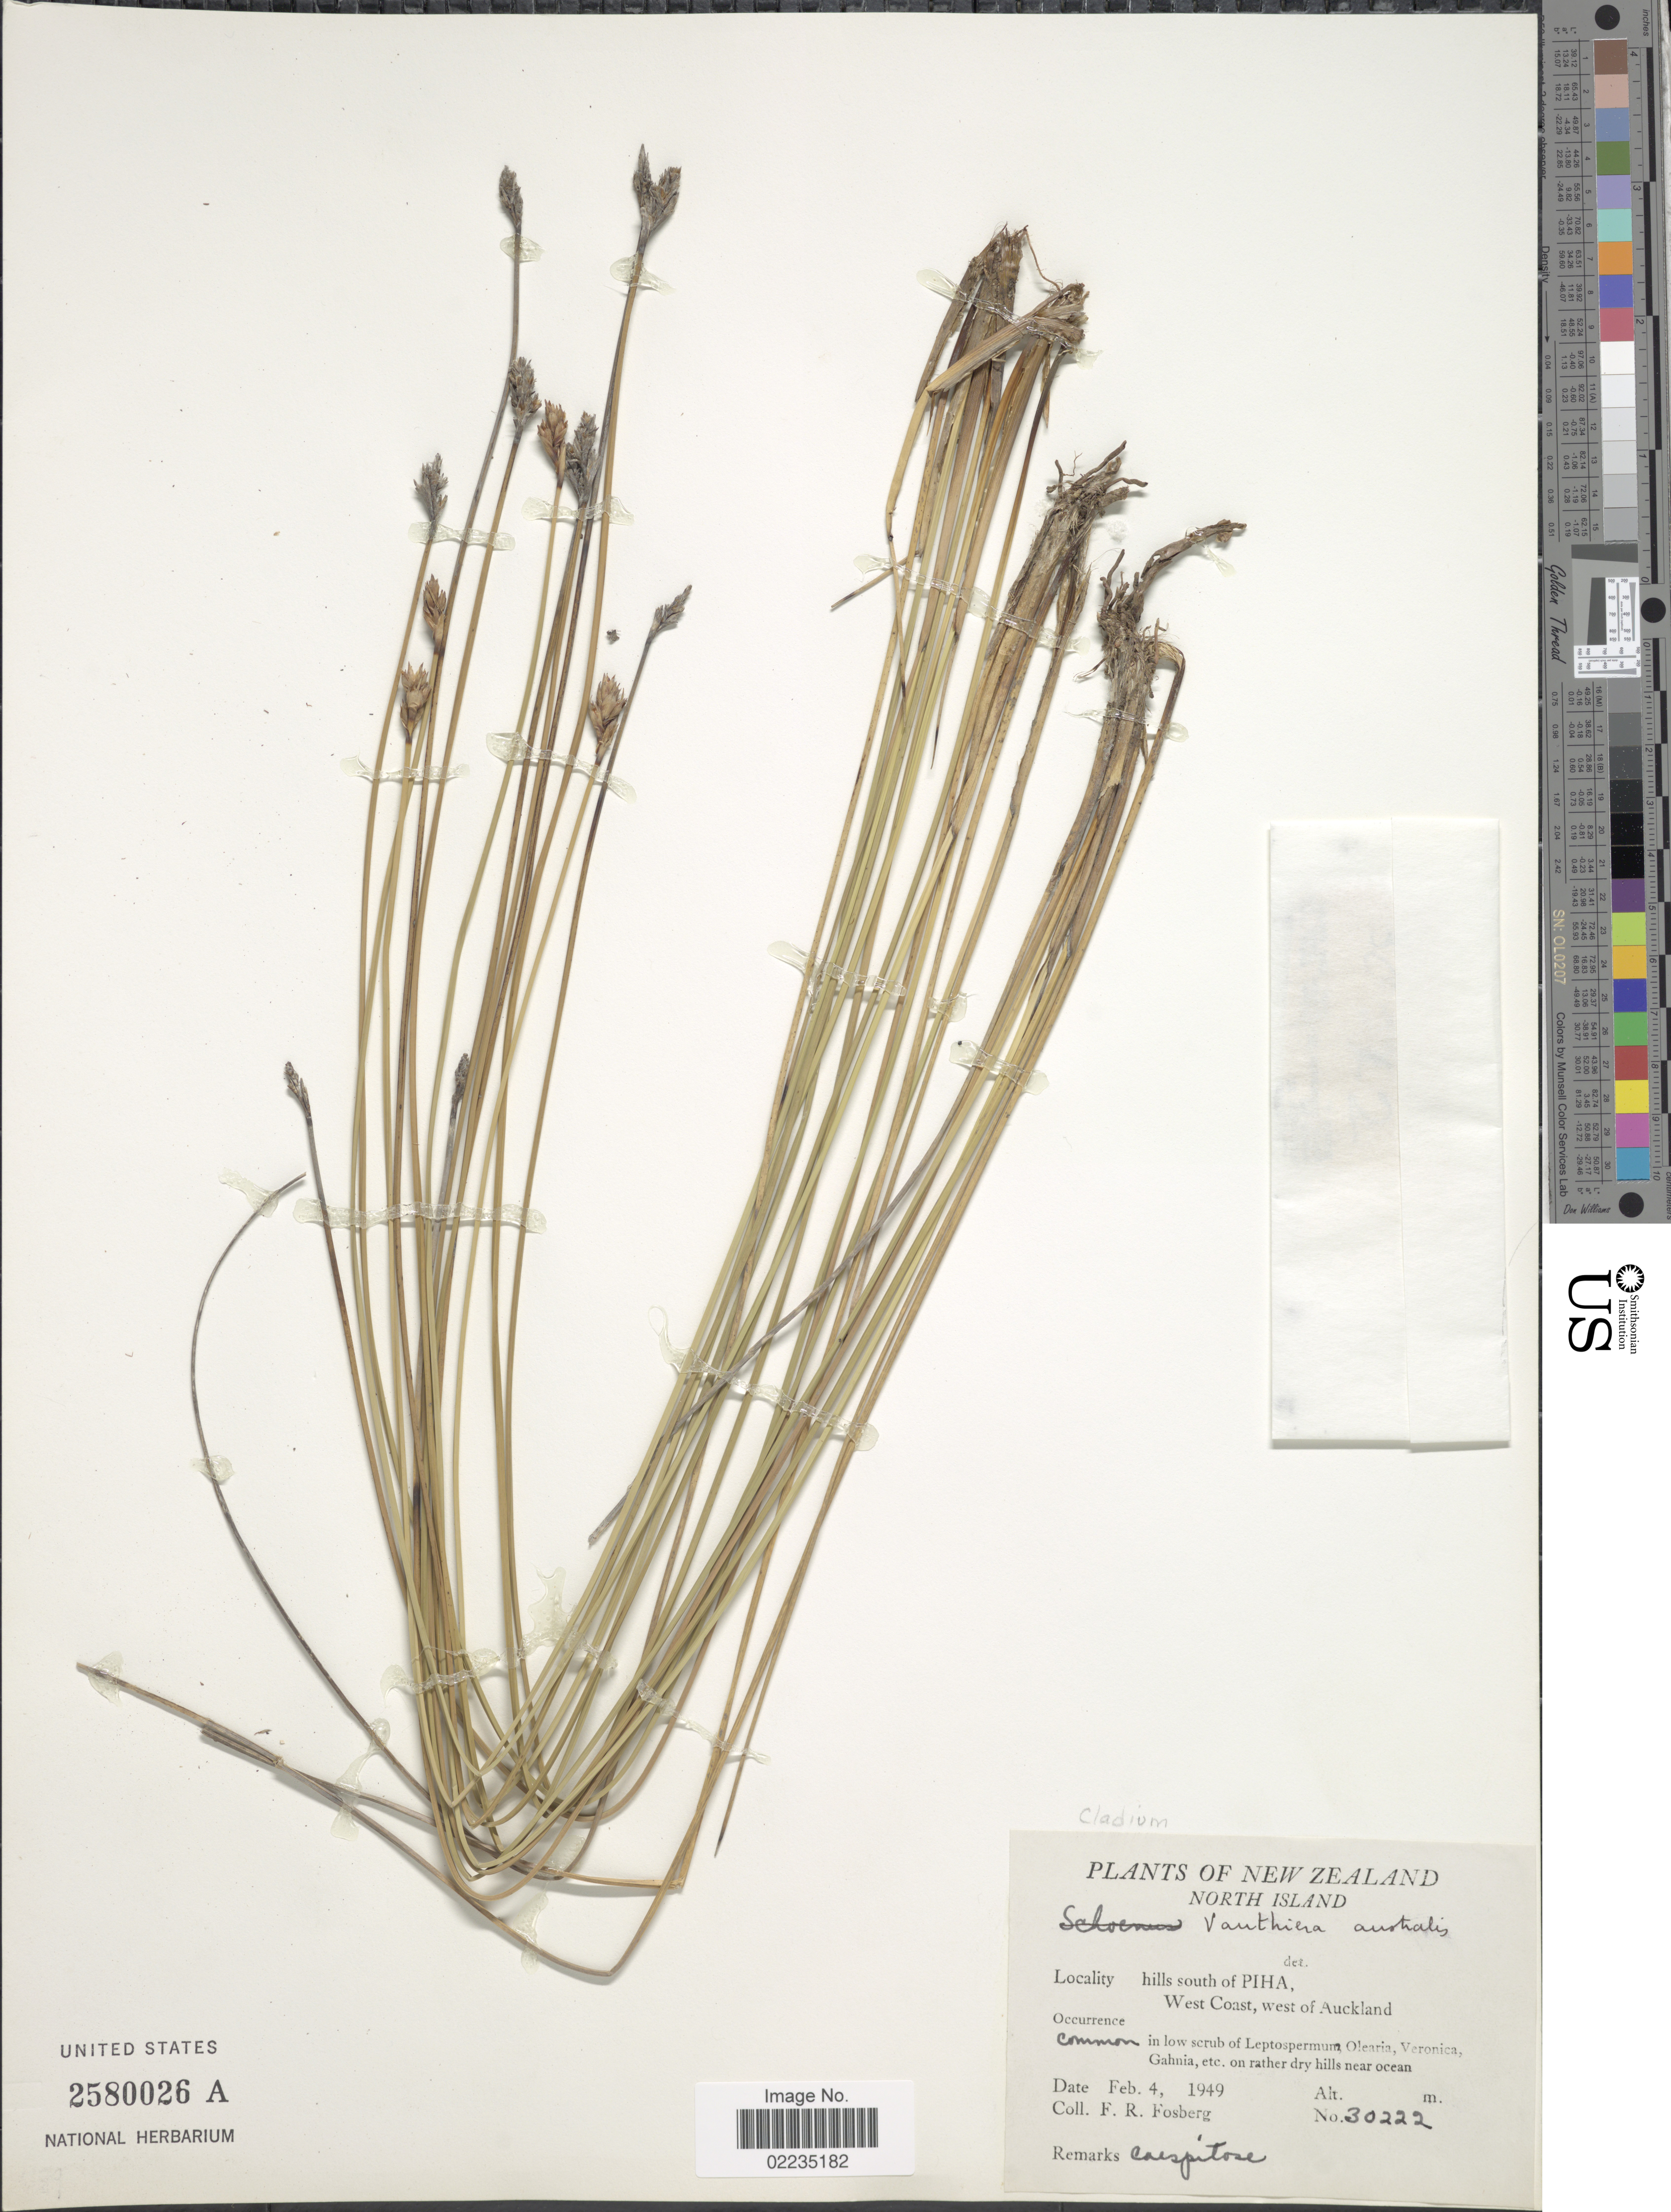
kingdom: Plantae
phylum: Tracheophyta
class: Liliopsida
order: Poales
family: Cyperaceae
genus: Lepidosperma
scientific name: Lepidosperma australe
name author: (A. Rich.) Hook. f.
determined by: Strong, Mark T., (BOT), Smithsonian Institution - National Museum of Natural History (UNITED STATES)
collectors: F. R. Fosberg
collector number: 30222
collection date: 1949-02-04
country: New Zealand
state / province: Auckland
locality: New Zealand, North Island, Hills south of Piha, West Coast, west of Auckland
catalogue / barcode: US 2580026A